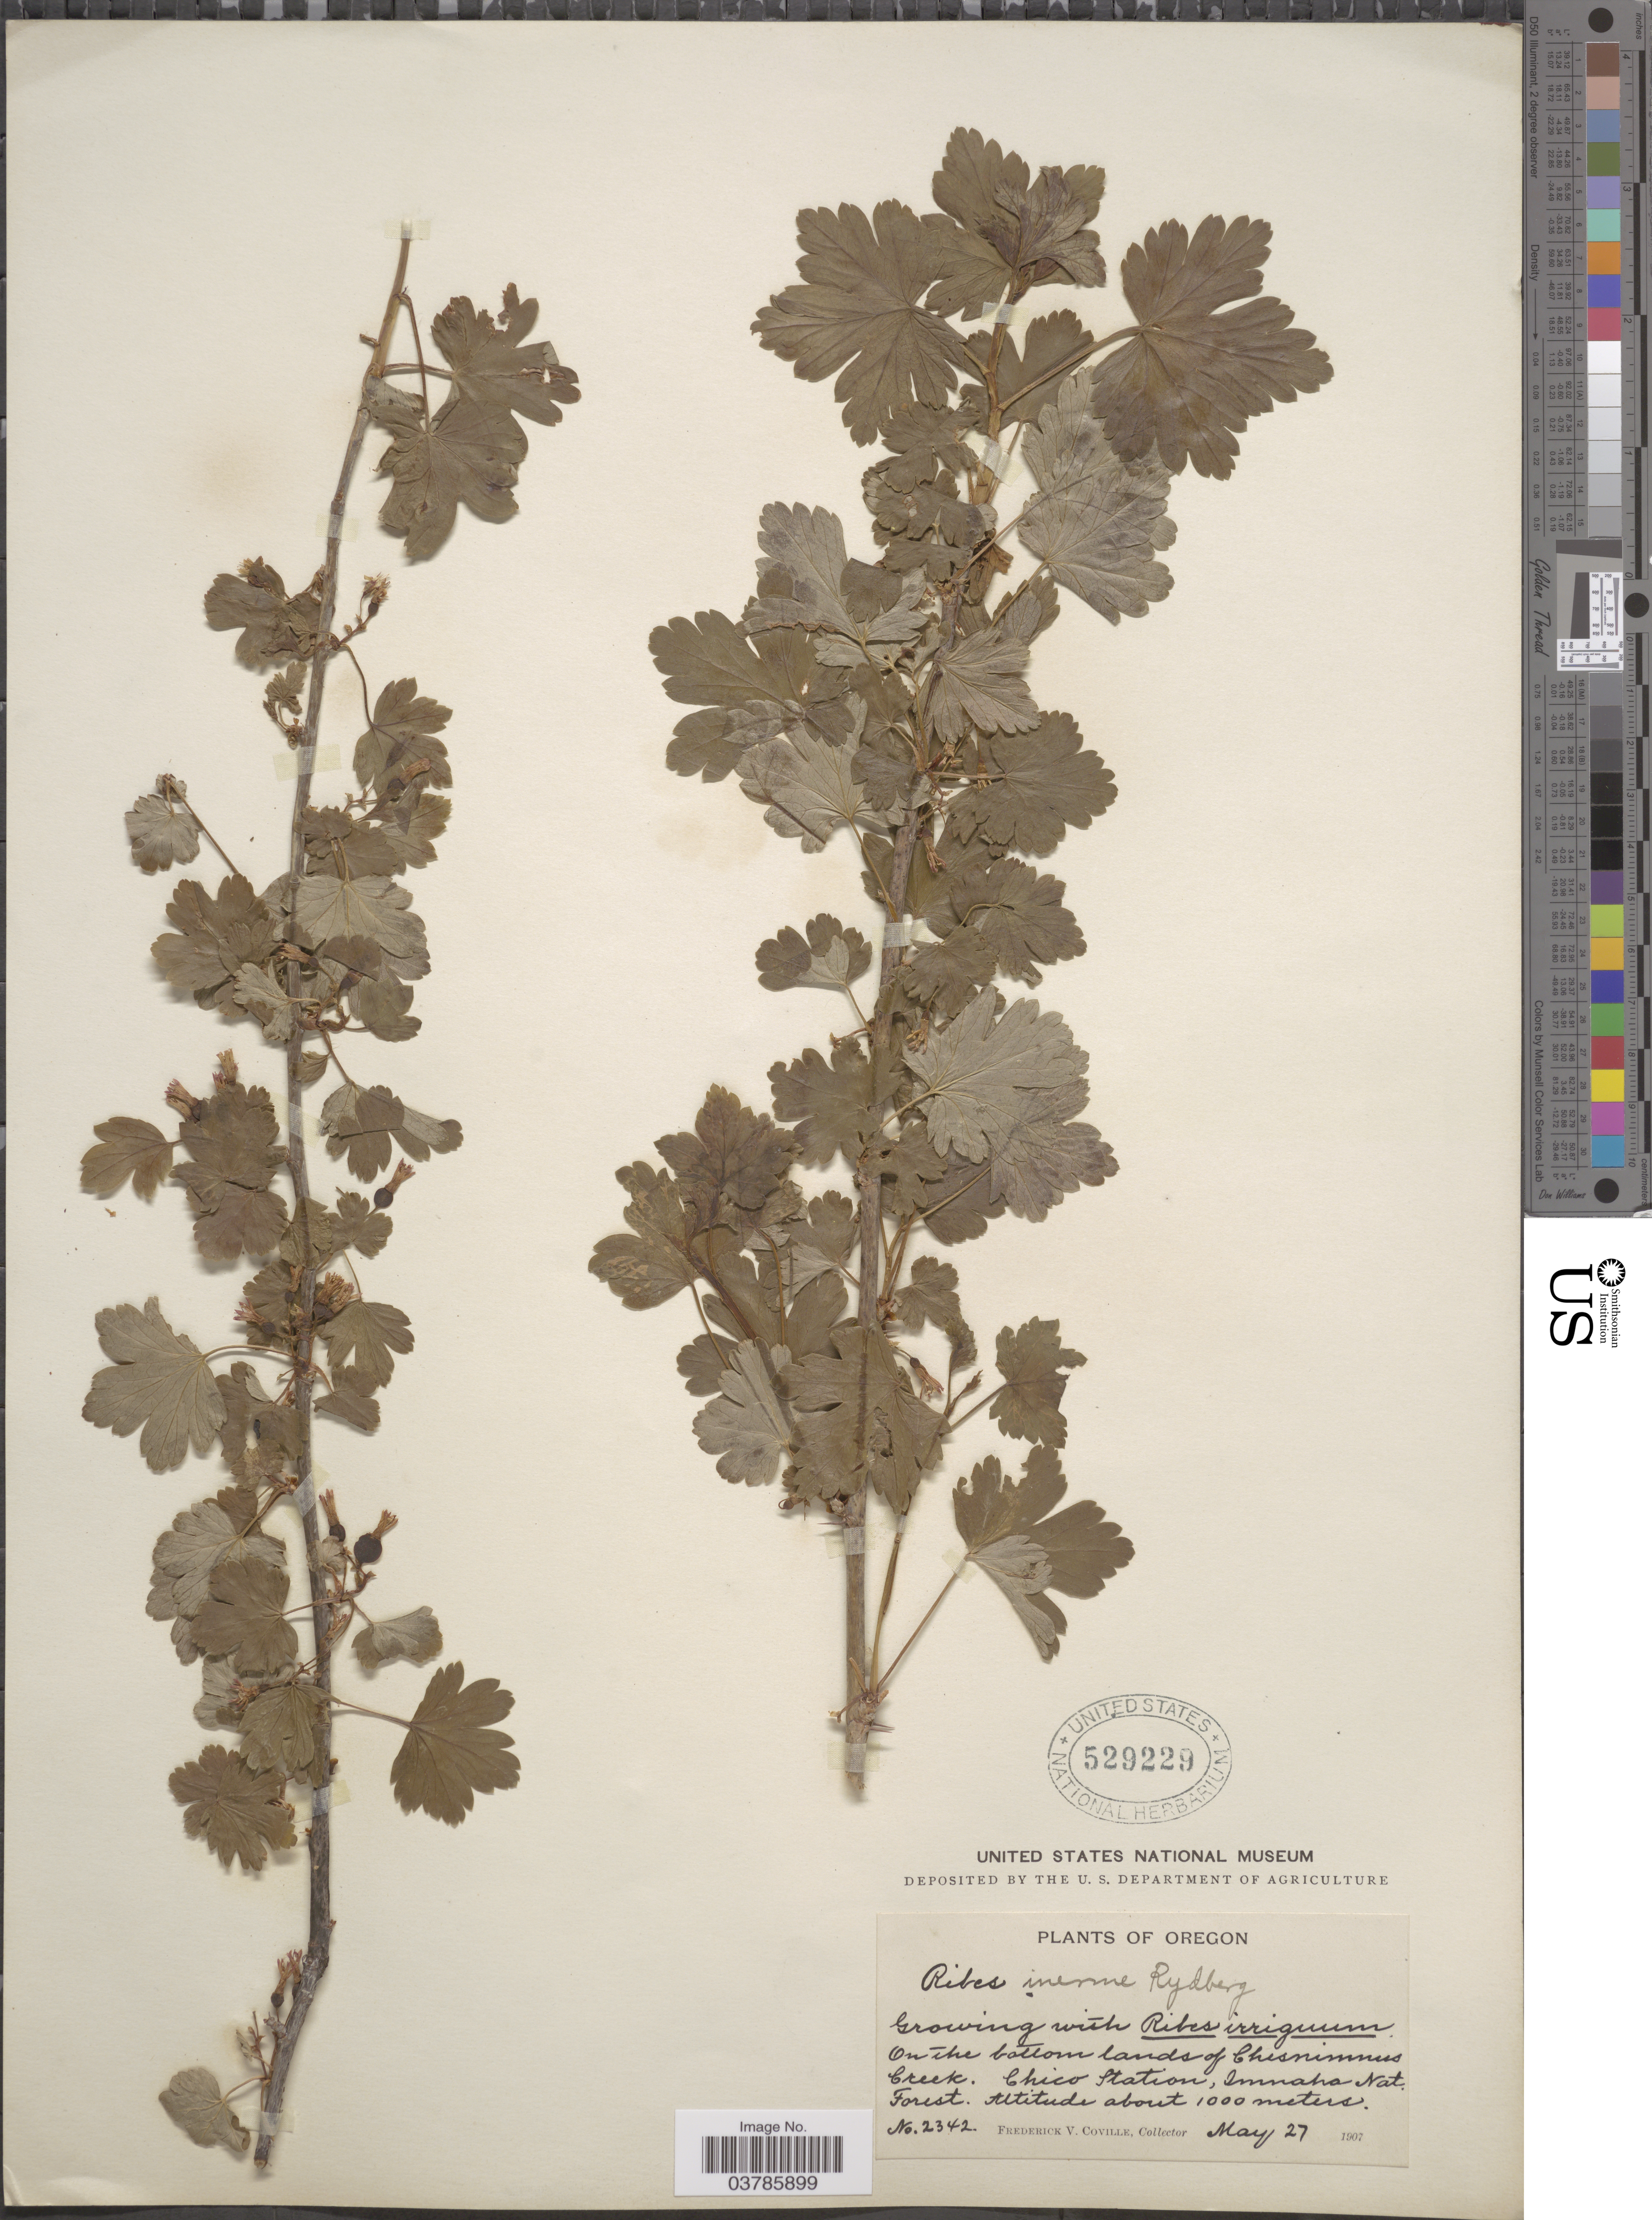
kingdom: Plantae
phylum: Tracheophyta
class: Magnoliopsida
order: Saxifragales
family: Grossulariaceae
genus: Ribes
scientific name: Ribes inerme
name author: Rydb.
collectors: F. V. Coville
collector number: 2342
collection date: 1907-05-27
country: United States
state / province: Oregon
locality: On the bottom lands of Chesnimnus Creek. Chico Station, Imnaha Nat. Forest.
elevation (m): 1000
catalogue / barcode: US 529229